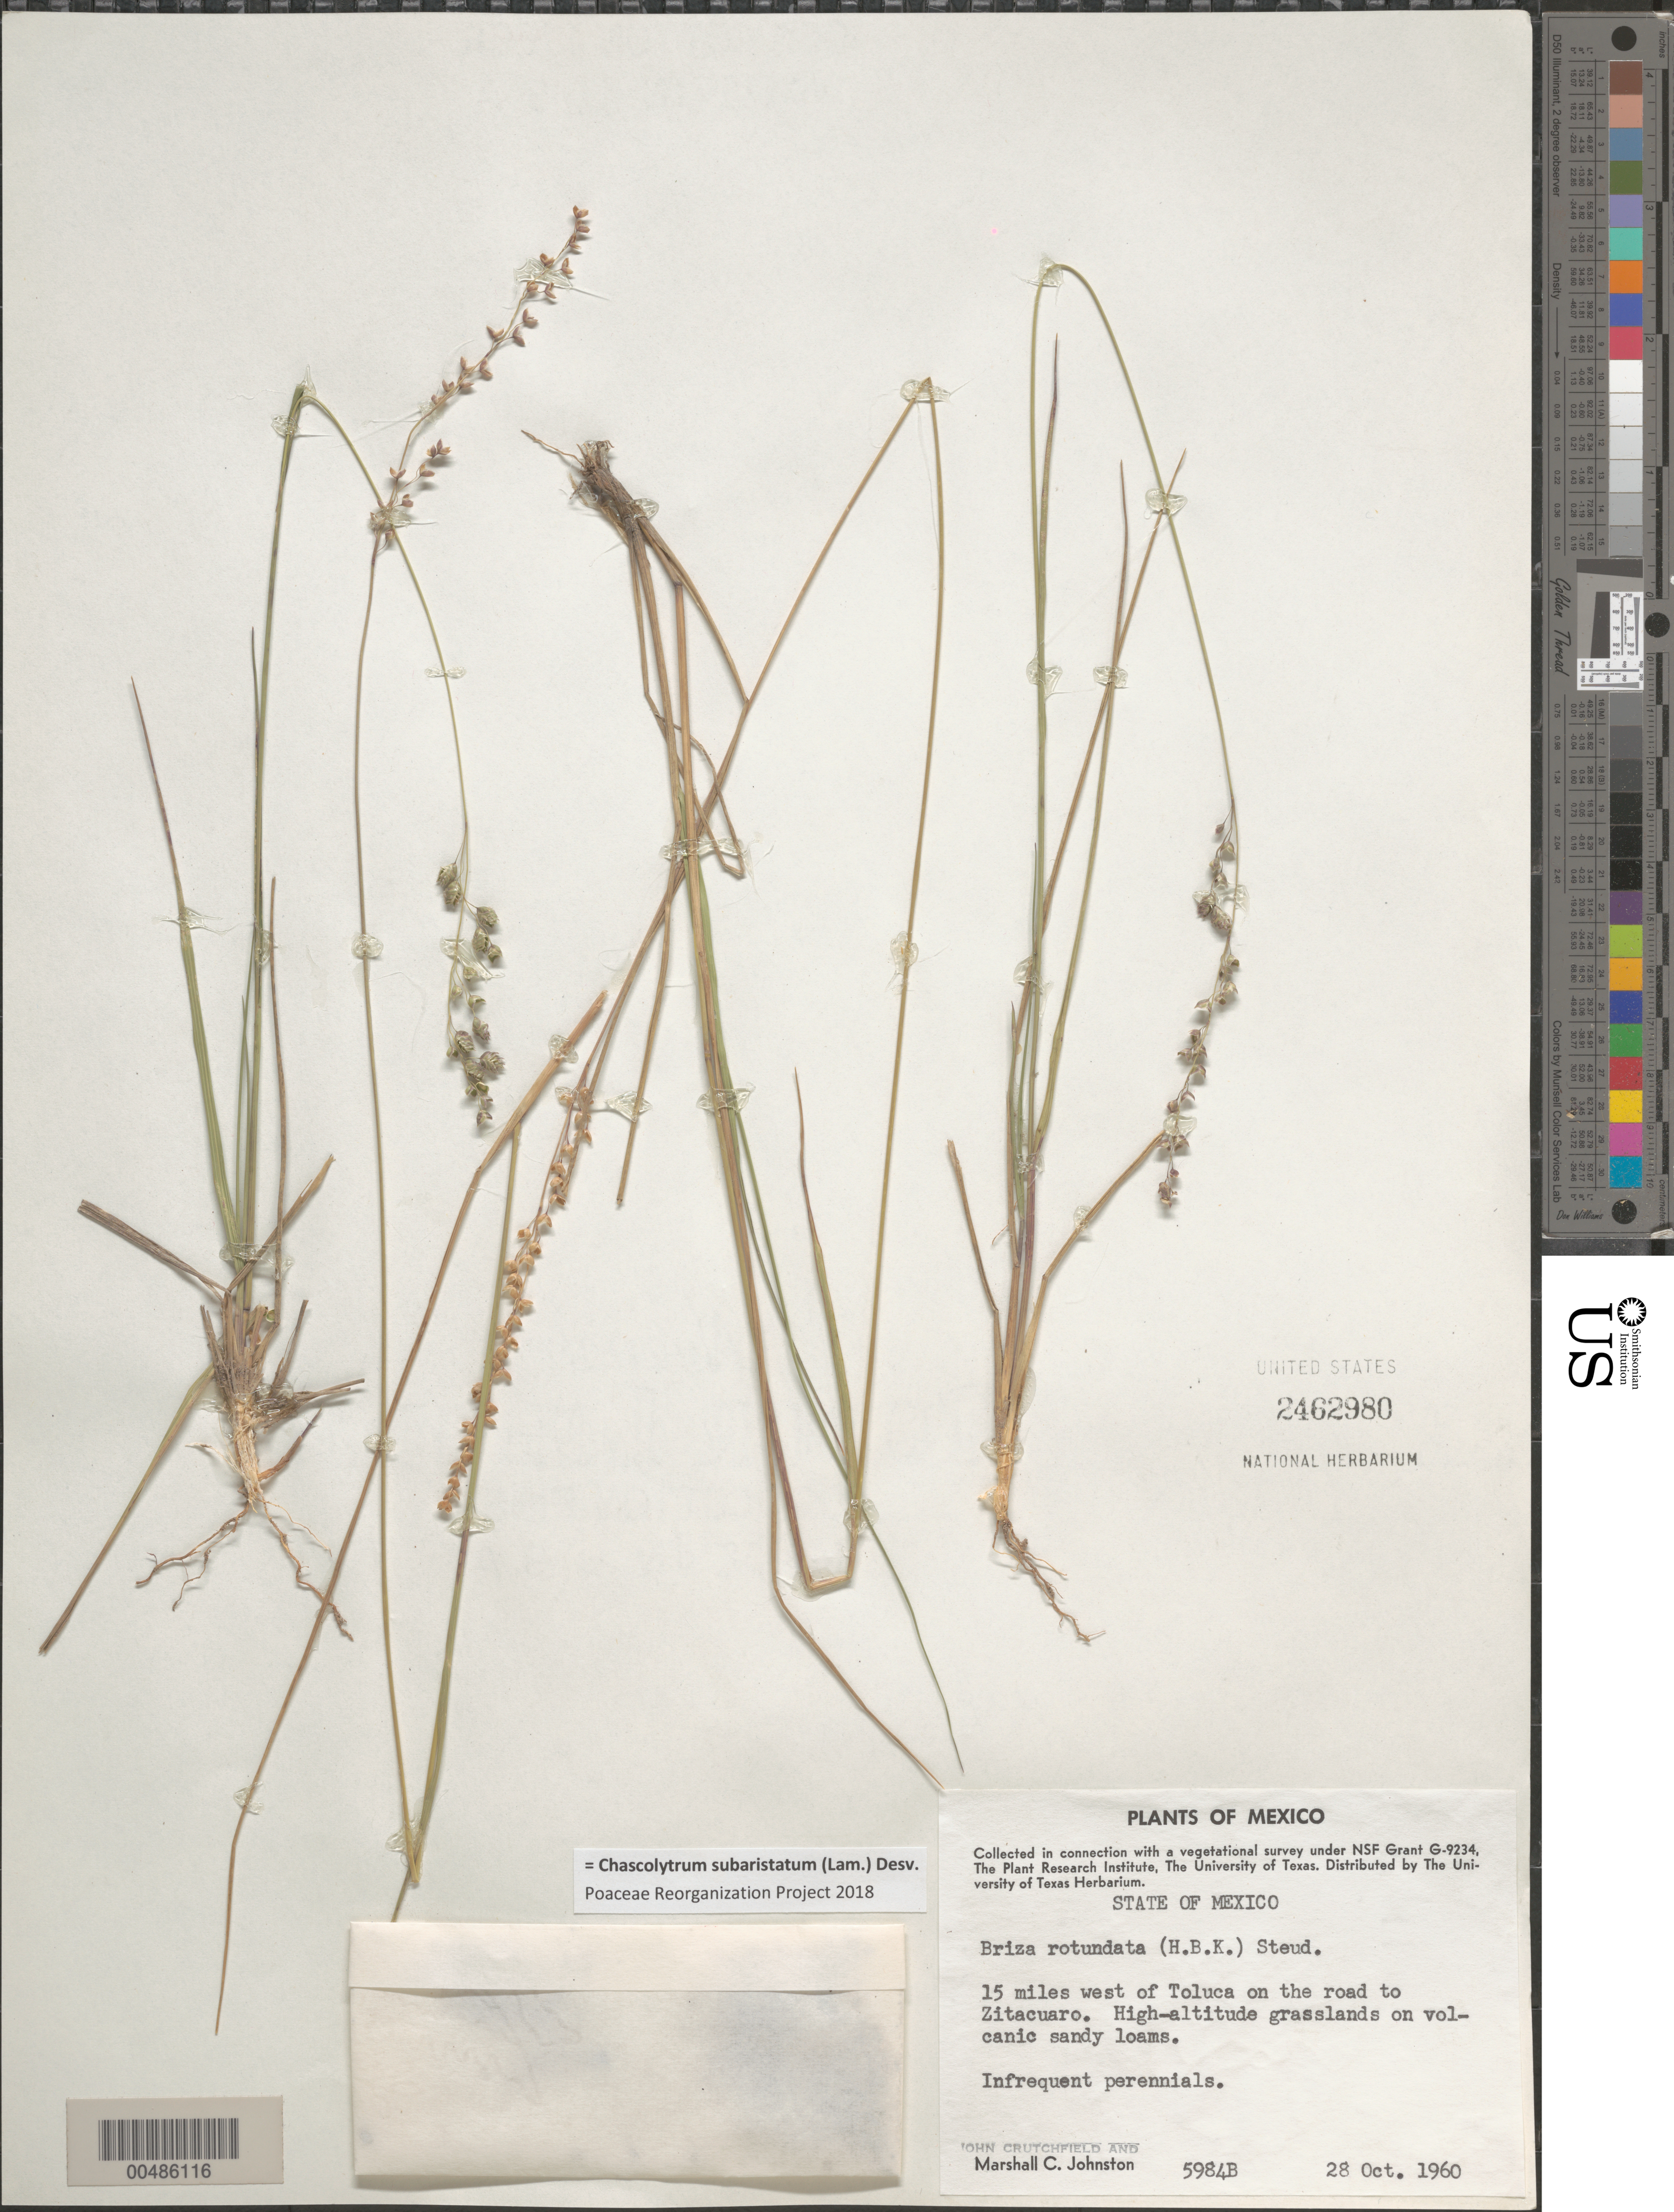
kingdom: Plantae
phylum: Tracheophyta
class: Liliopsida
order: Poales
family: Poaceae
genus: Chascolytrum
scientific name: Chascolytrum subaristatum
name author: (Lam.) Desv.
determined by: Poaceae Reorganization Project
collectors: J. Crutchfield & M. Johnston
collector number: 5984B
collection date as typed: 28 Oct 1960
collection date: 1960-10-28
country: Mexico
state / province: México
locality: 15 mi W of Toluca on the road to Zitacuaro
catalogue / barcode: US 2462980